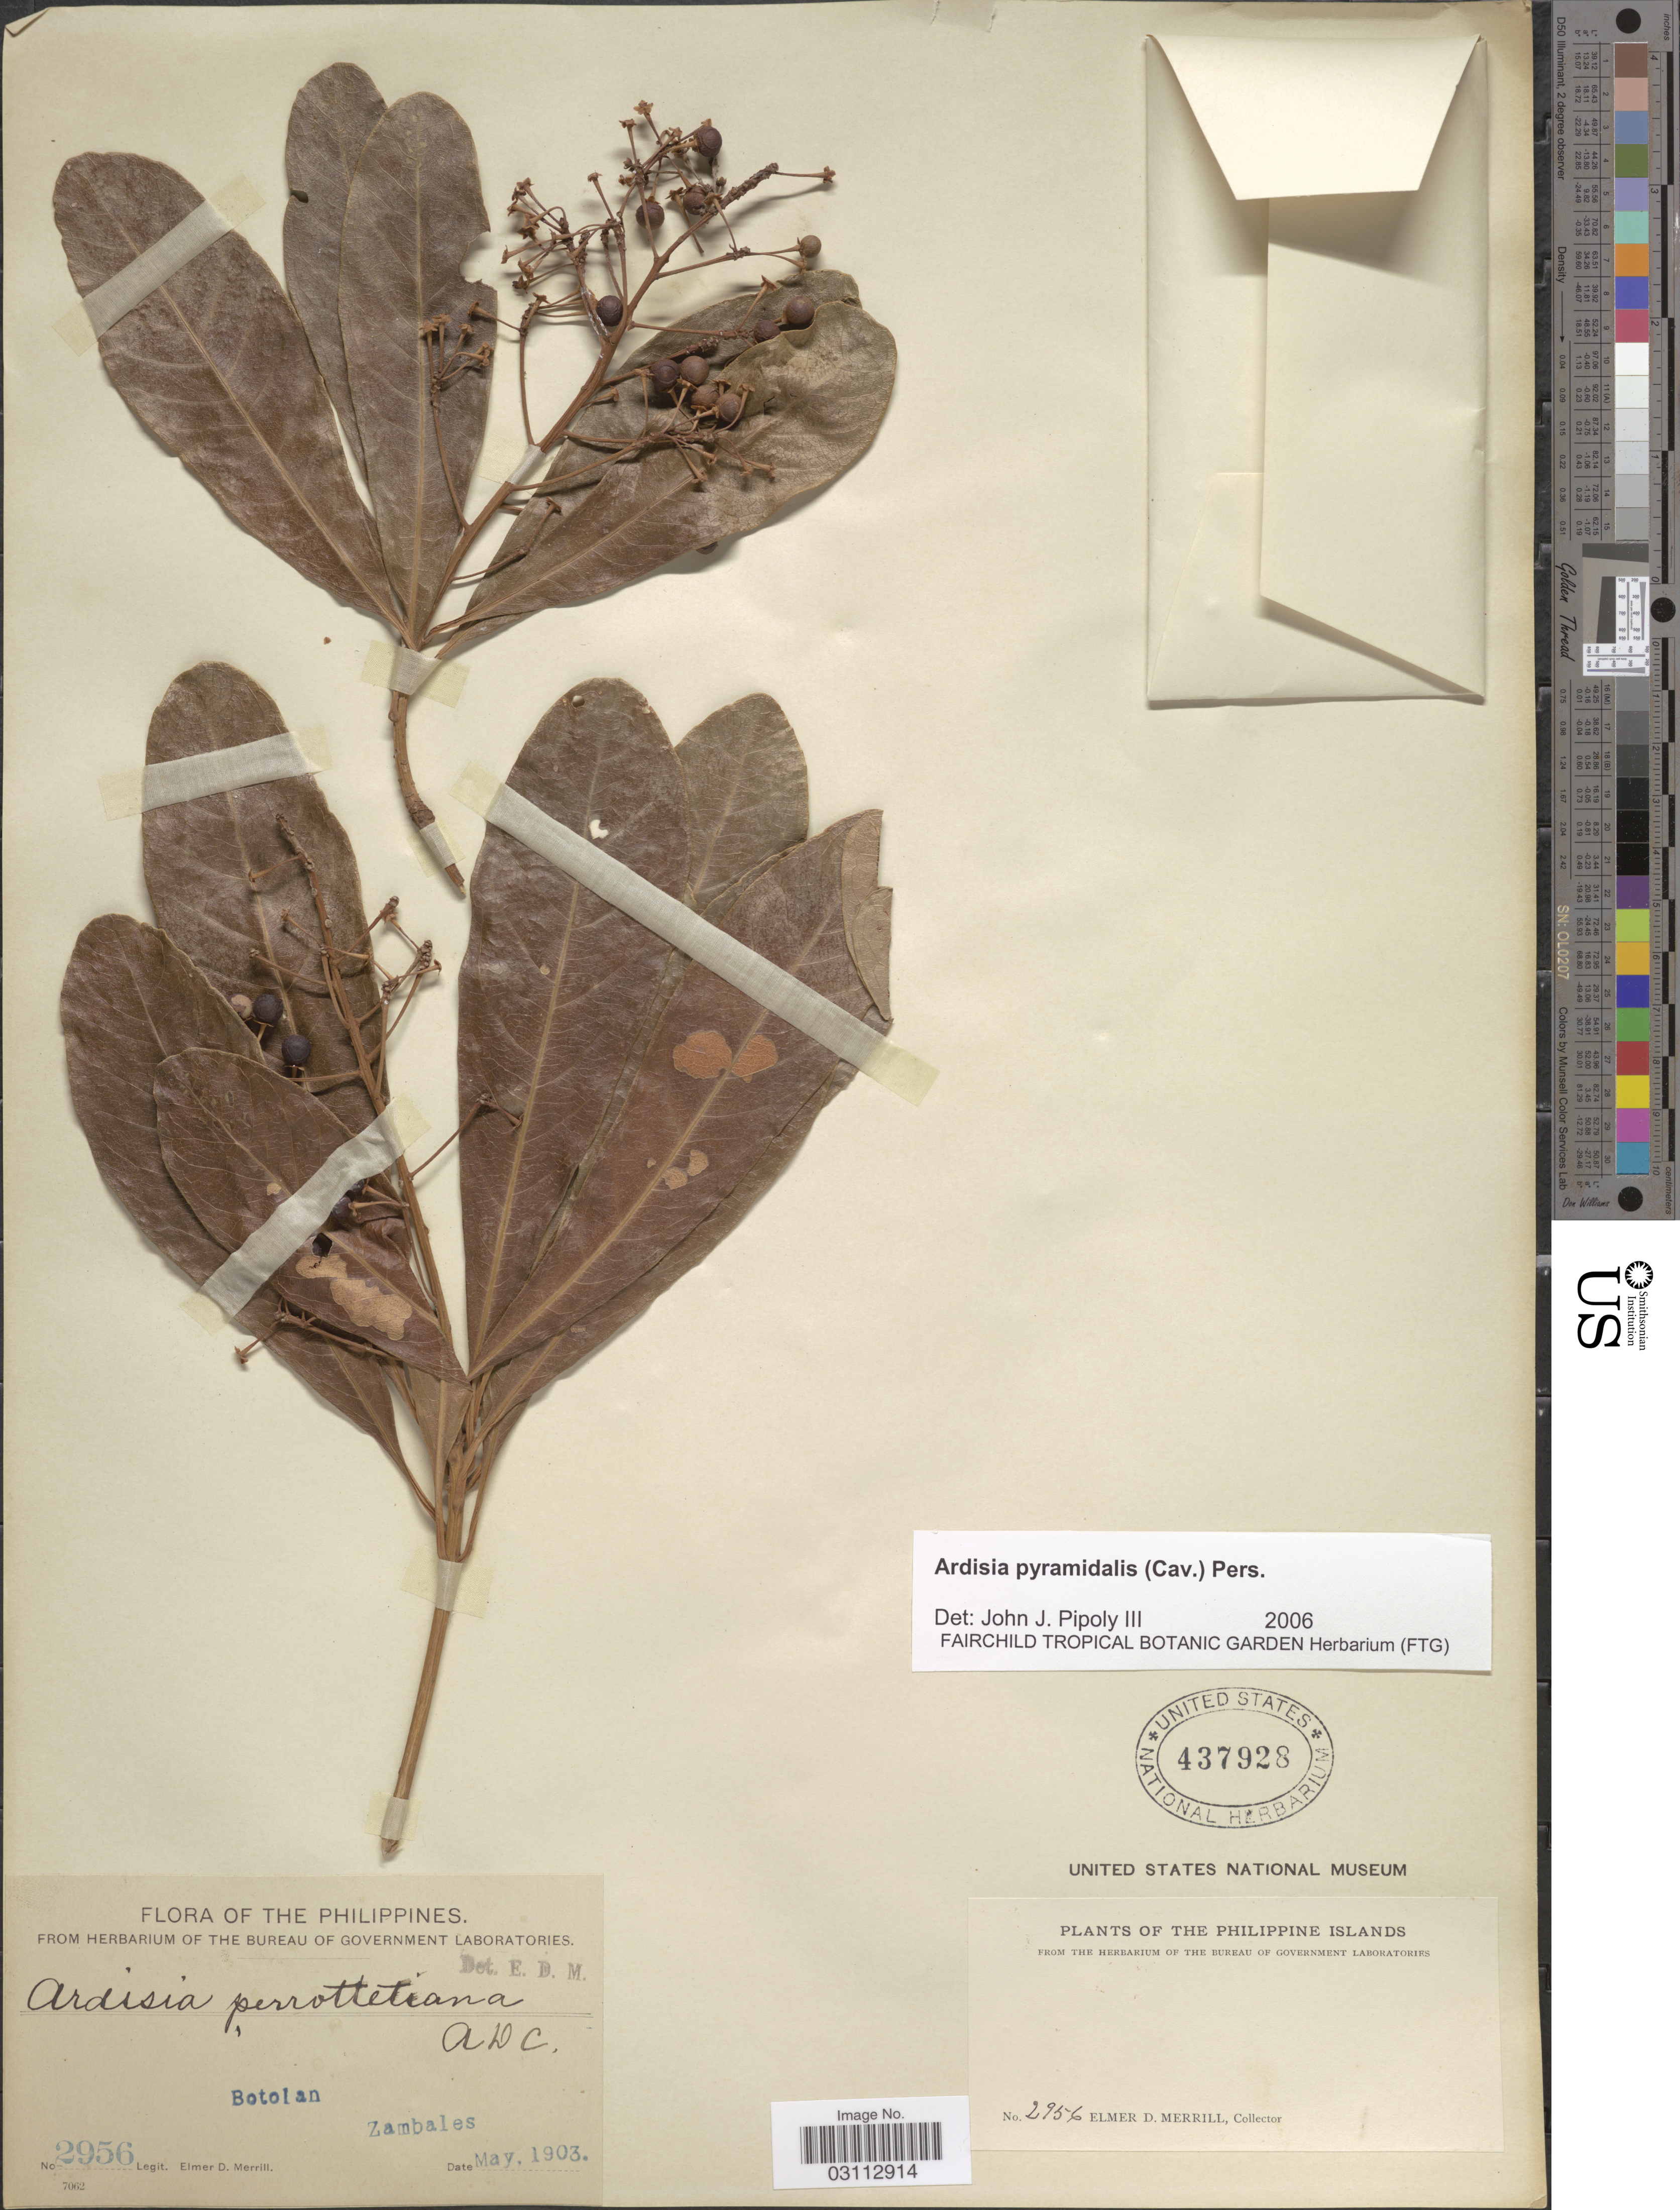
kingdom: Plantae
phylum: Tracheophyta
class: Magnoliopsida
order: Ericales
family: Primulaceae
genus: Ardisia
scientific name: Ardisia pyramidalis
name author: (Cav.) Pers.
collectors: E. D. Merrill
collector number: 2956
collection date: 1903-05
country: Philippines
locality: Botolan. Zambales.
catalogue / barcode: US 437928